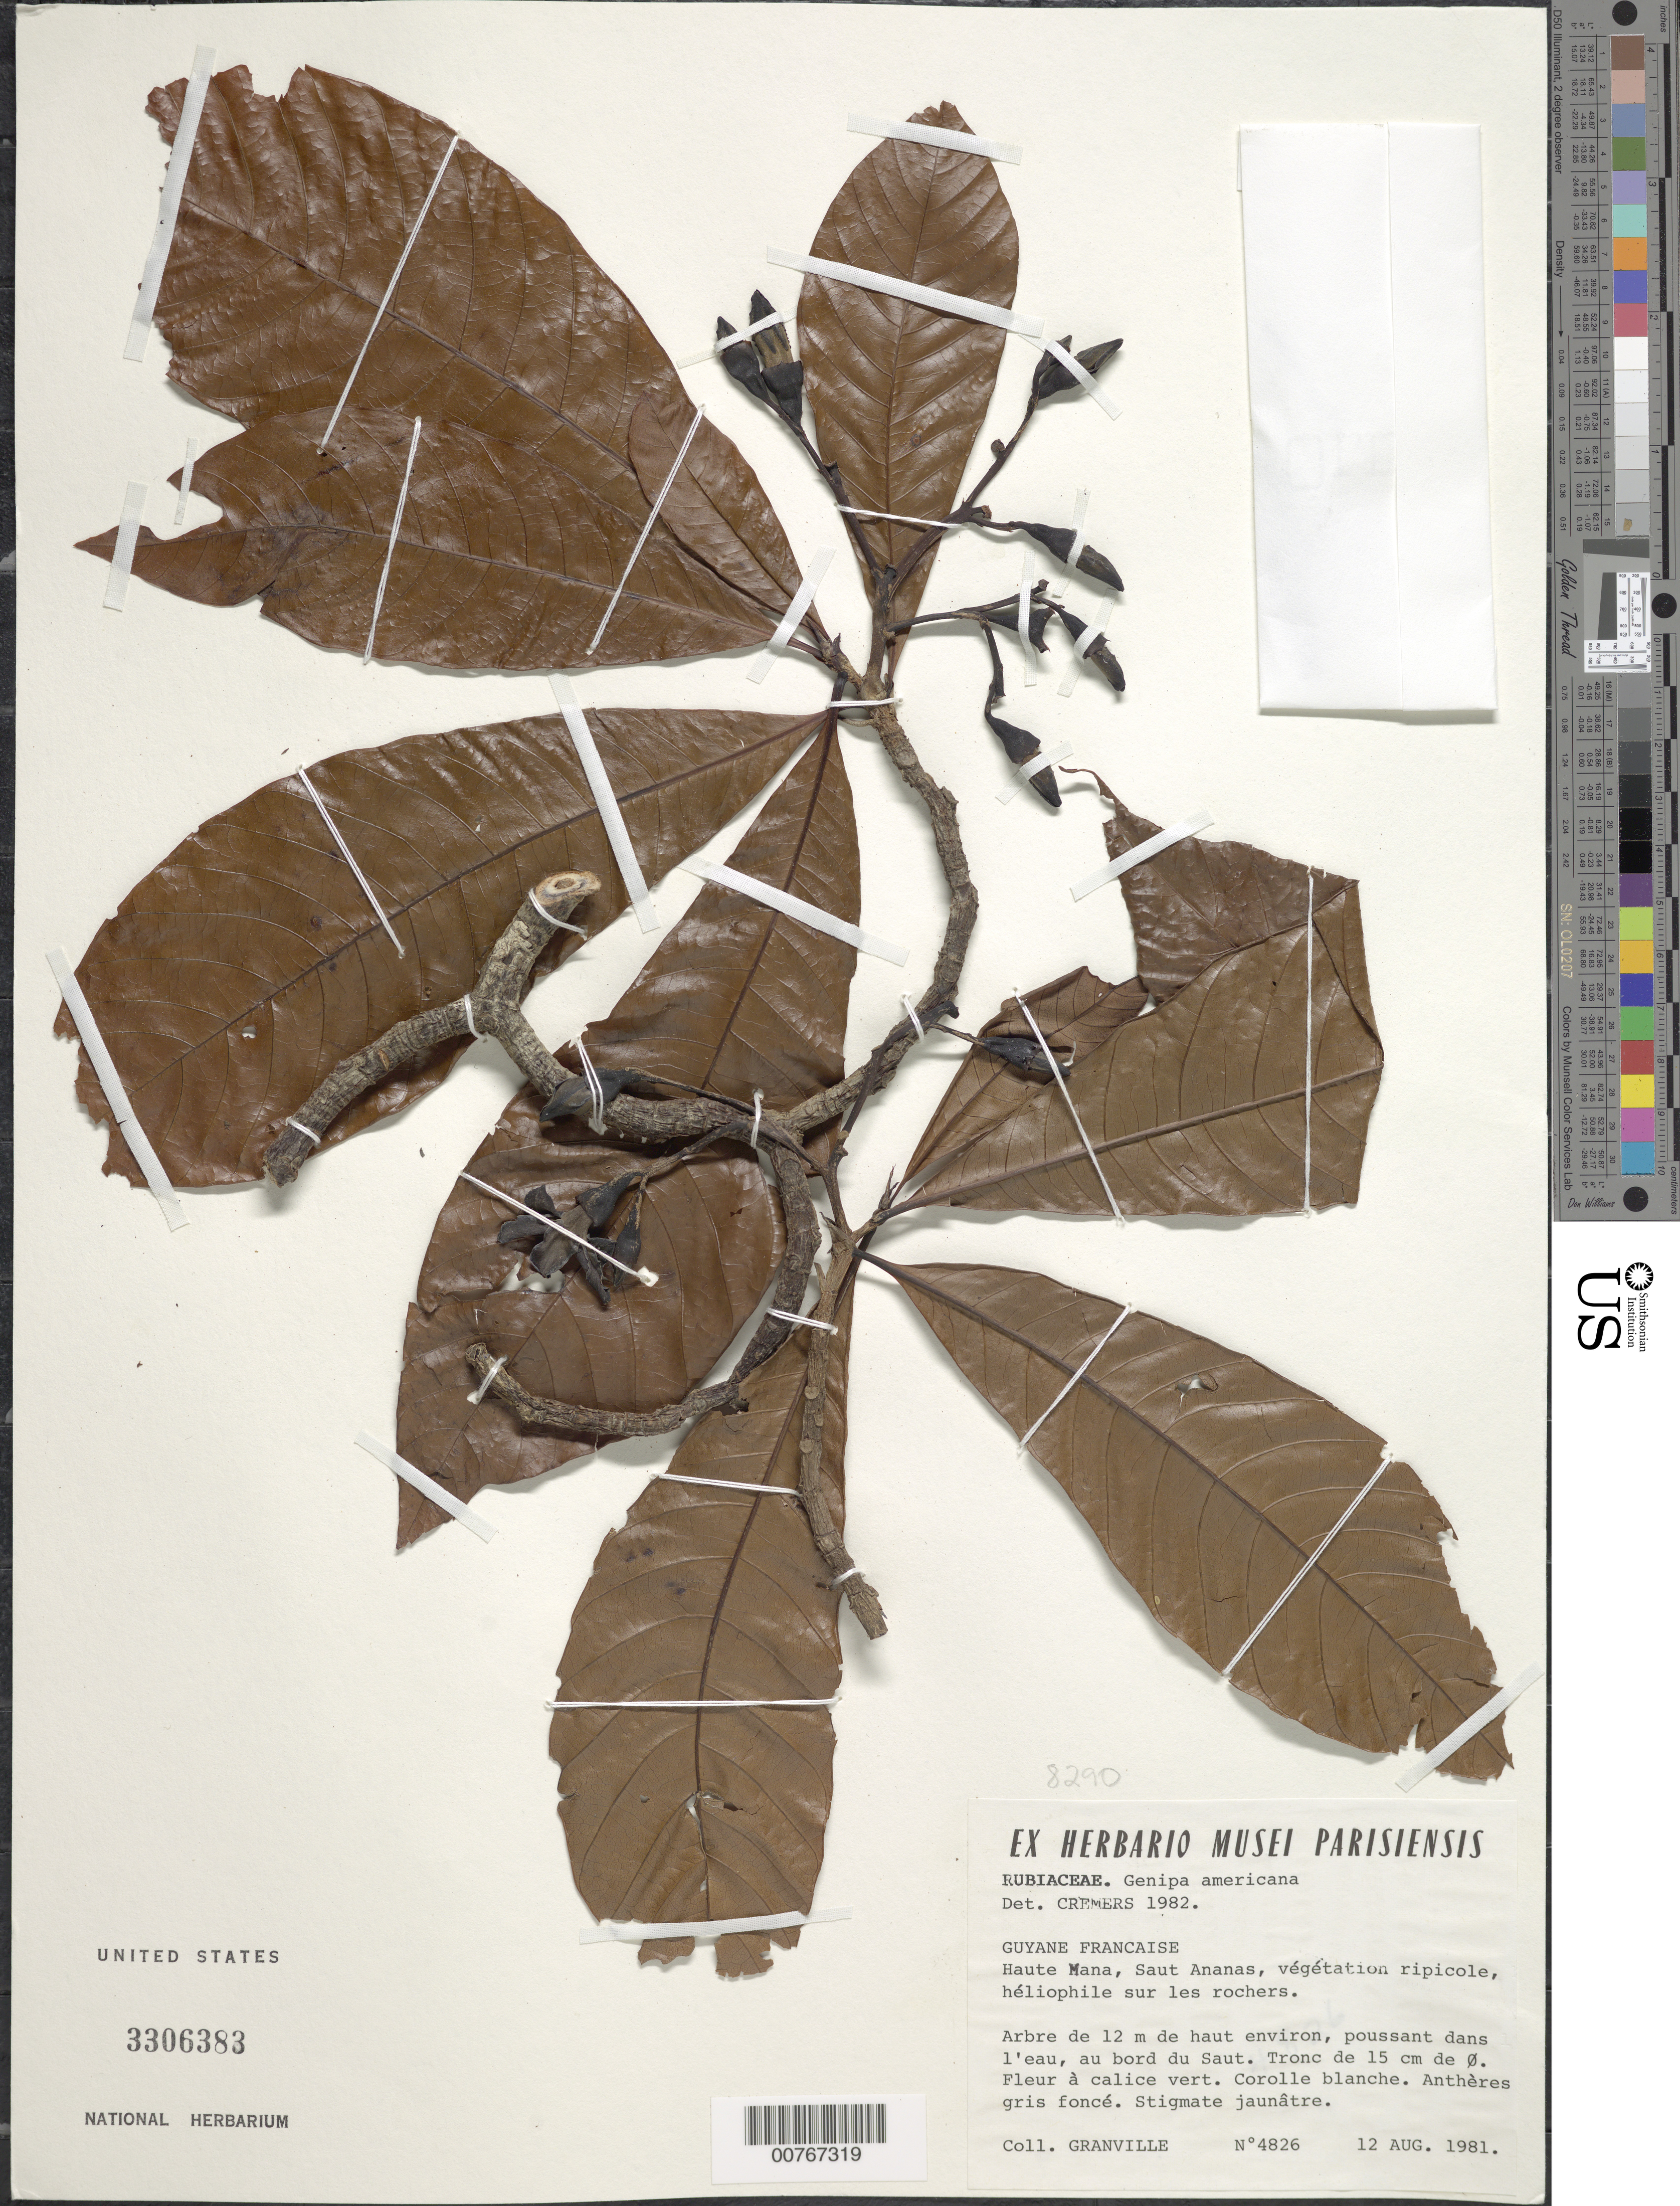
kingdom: Plantae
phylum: Tracheophyta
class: Magnoliopsida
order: Gentianales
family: Rubiaceae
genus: Genipa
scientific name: Genipa americana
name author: L.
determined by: Cremers, Georges A.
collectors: J.-J. de Granville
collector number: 4826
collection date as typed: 12-Aug-81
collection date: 1981-08-12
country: French Guiana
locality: Saut Ananas - Bassin de la Mana - Haute Riv. Mana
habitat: Riparian, heliophilic vegetation, on rocks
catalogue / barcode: US 3306383